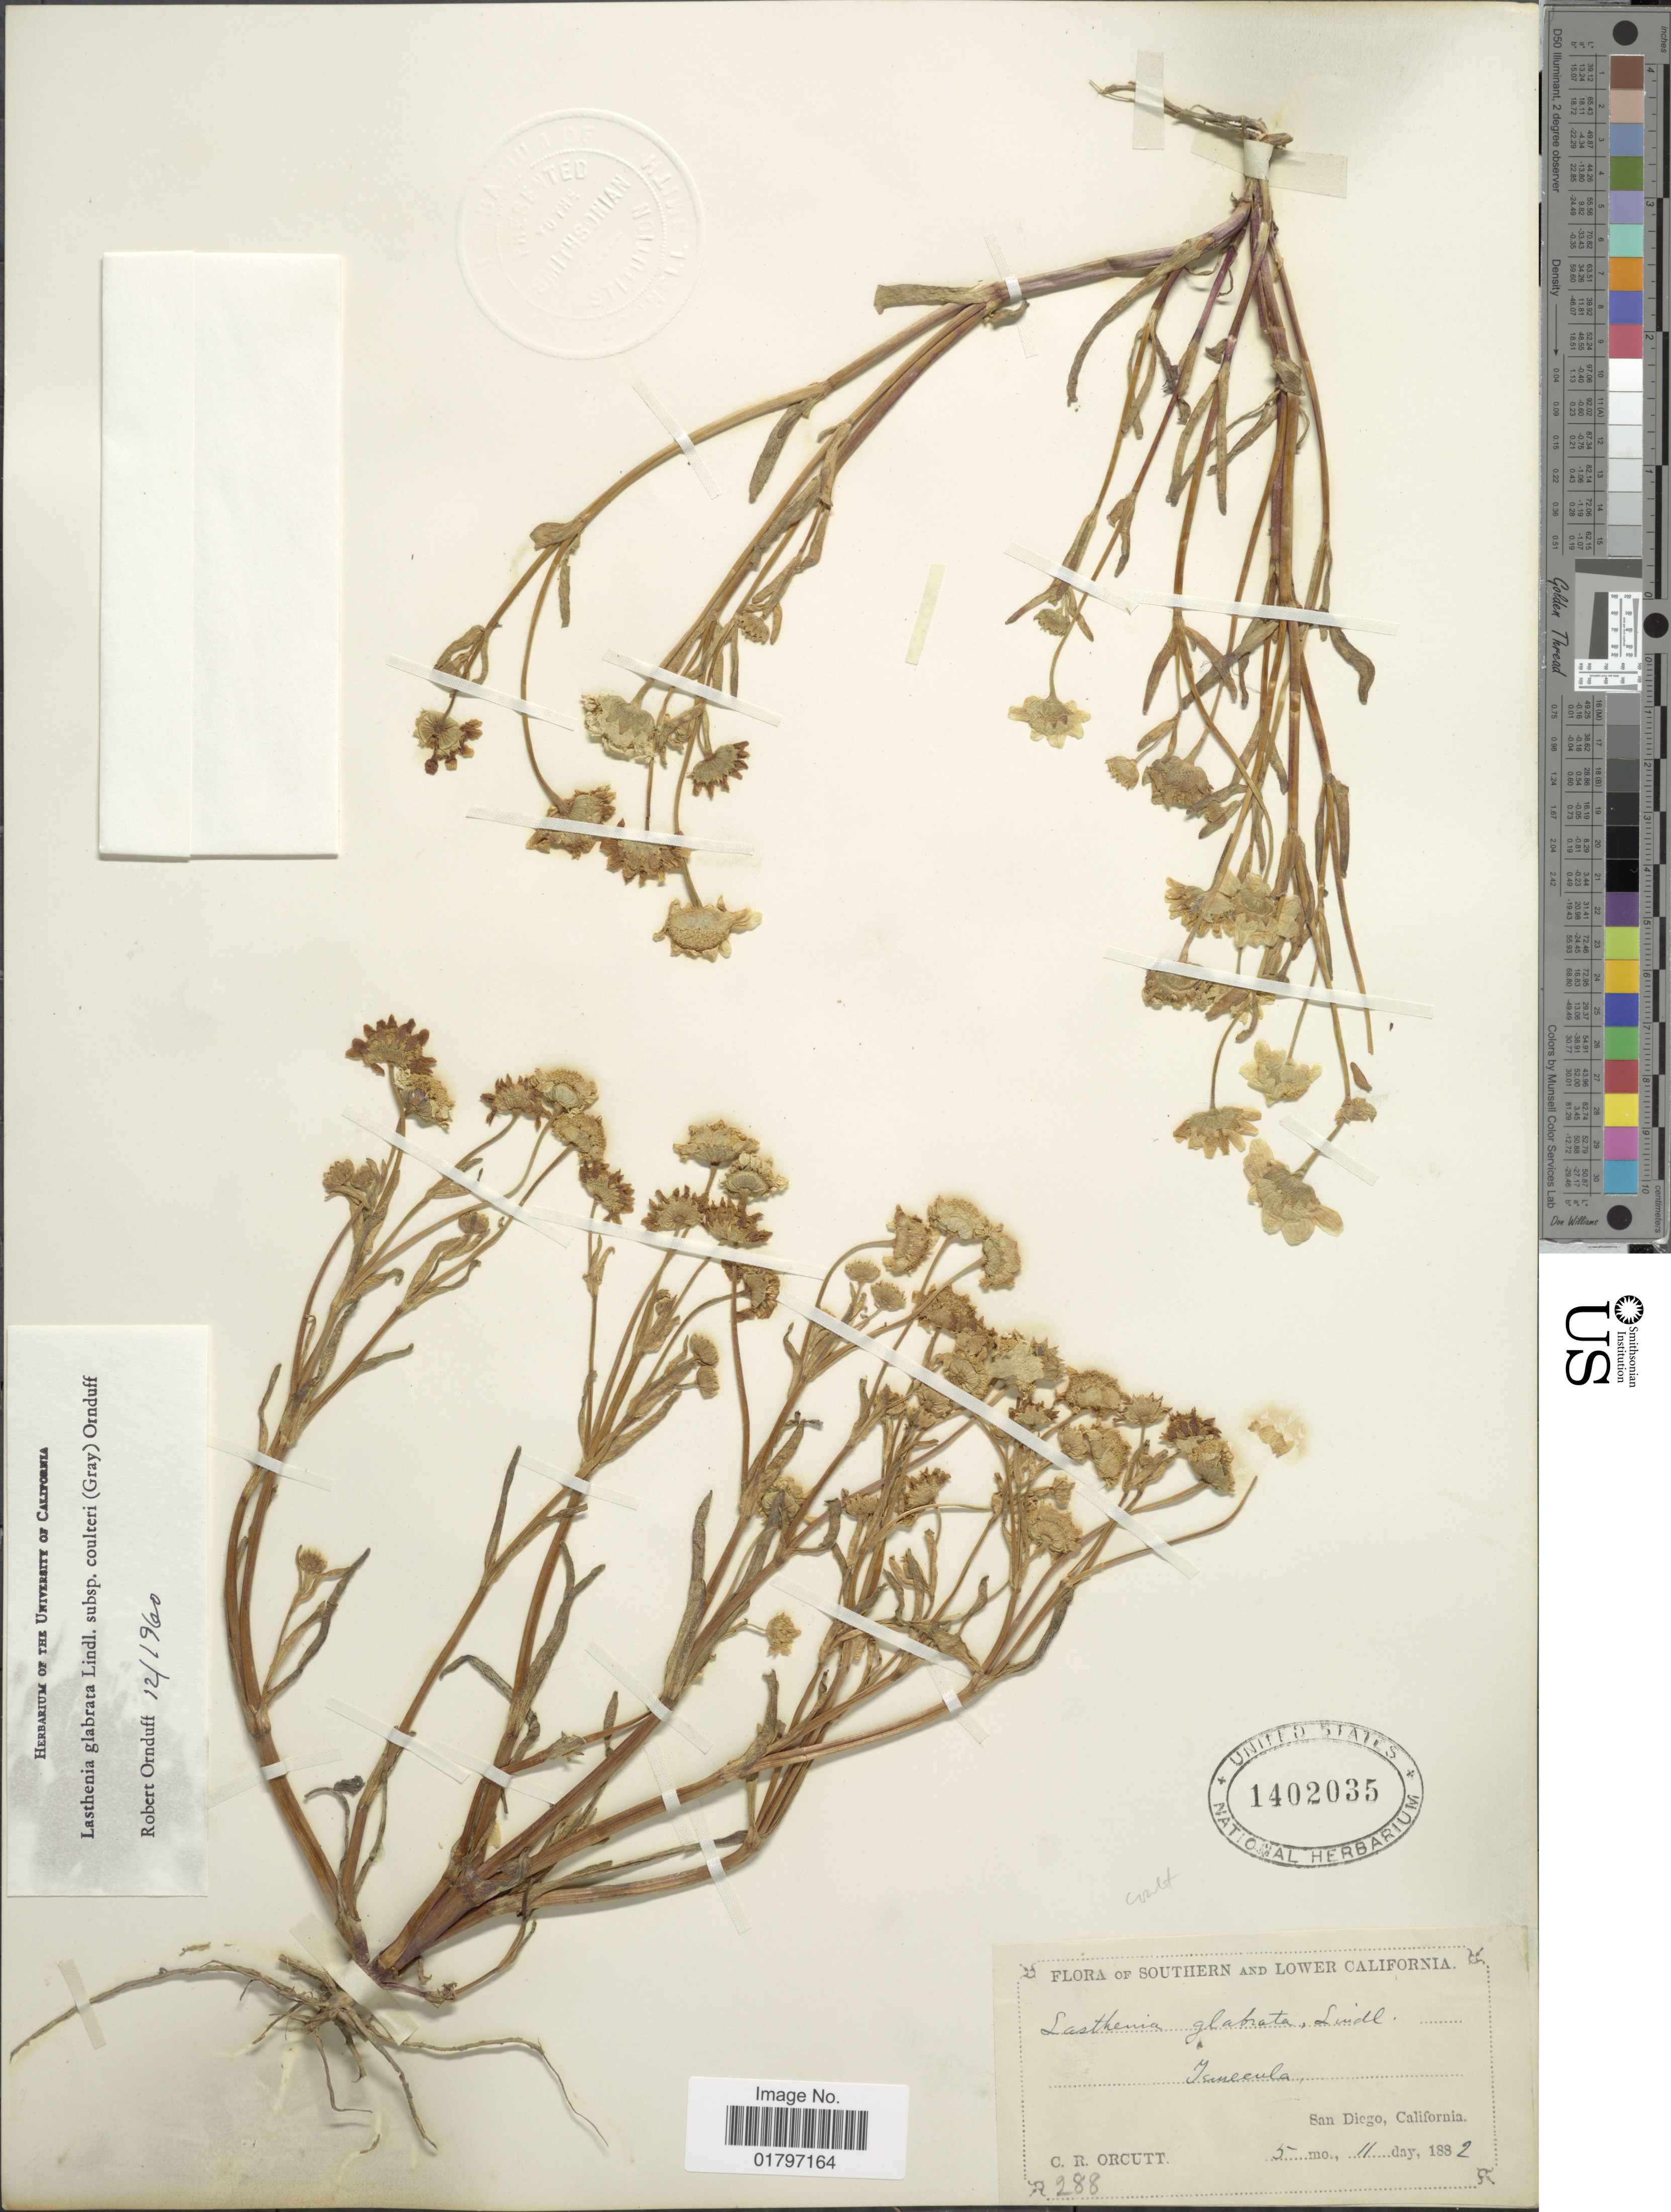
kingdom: Plantae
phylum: Tracheophyta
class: Magnoliopsida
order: Asterales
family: Asteraceae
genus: Lasthenia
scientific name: Lasthenia glabrata subsp. coulteri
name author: (A. Gray) Ornduff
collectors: C. R. Orcutt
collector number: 288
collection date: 1882-05-11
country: United States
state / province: California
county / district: San Diego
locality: Temecula, San Diego, California.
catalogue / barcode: US 1402035